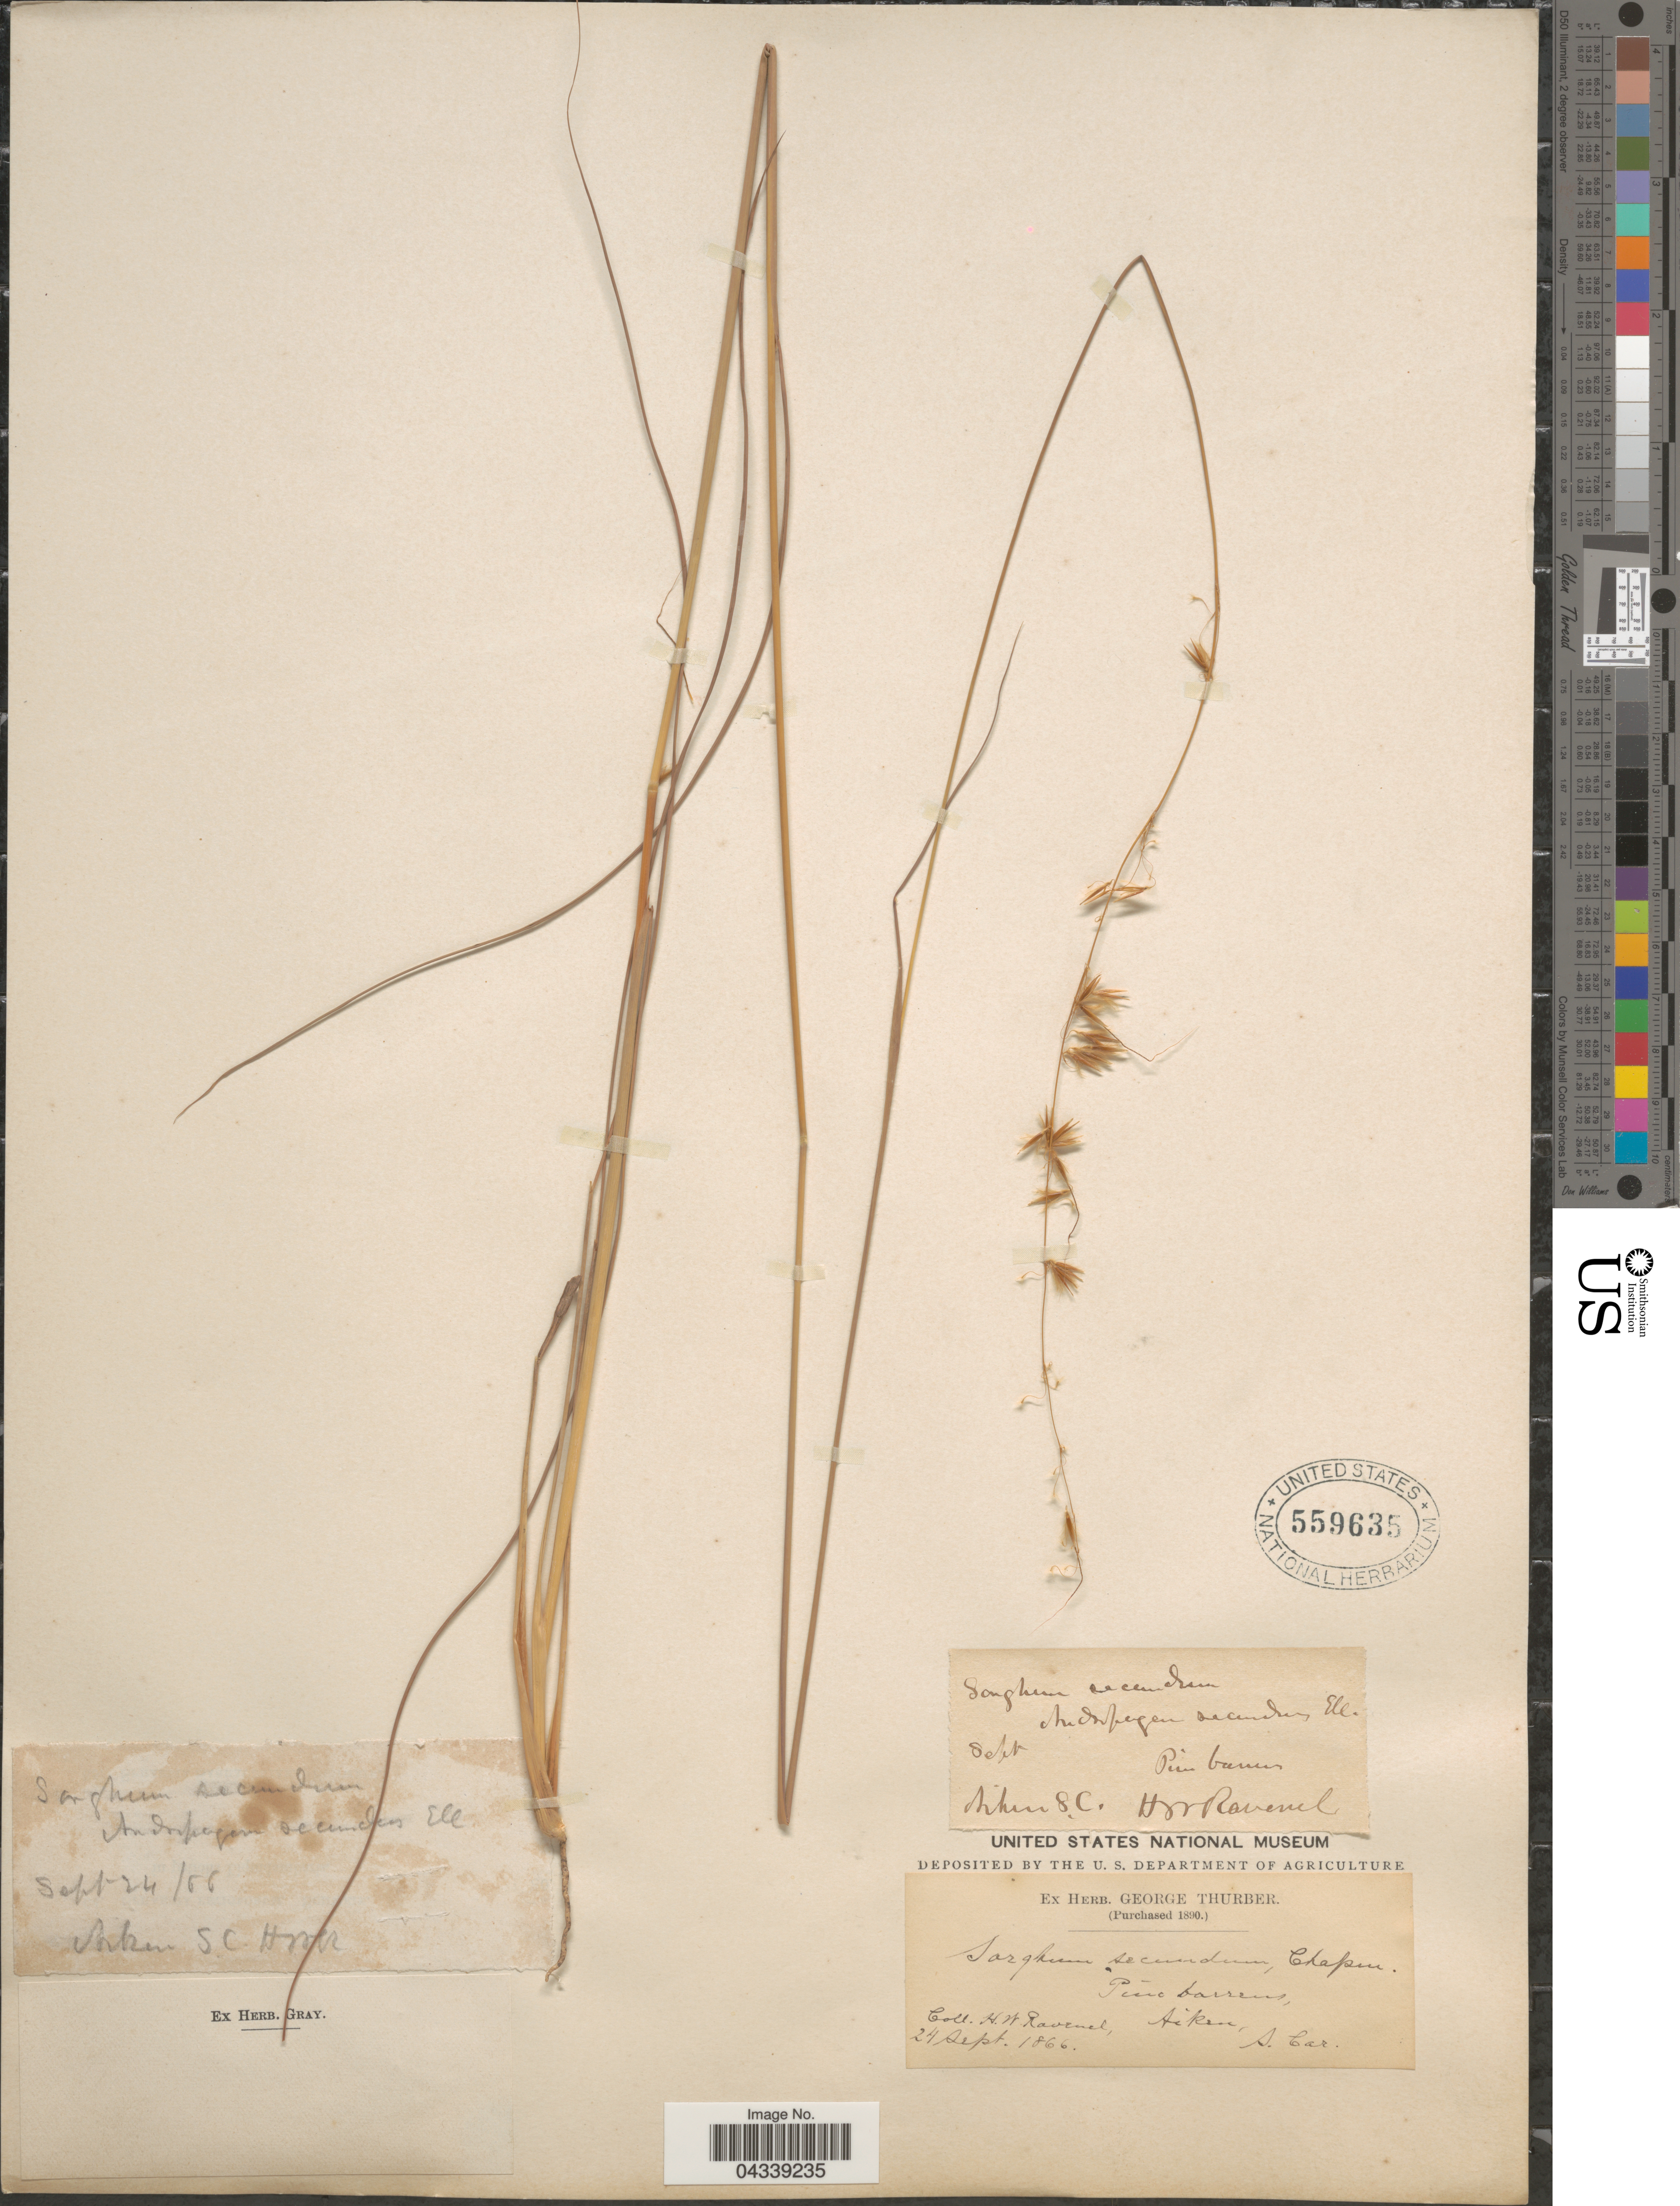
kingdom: Plantae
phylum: Tracheophyta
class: Liliopsida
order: Poales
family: Poaceae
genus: Sorghastrum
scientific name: Sorghastrum secundum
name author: (Elliott) Nash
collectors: H. Ravenel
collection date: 1866-09-24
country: United States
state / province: South Carolina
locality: Pine barrens, Aiken.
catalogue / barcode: US 559635